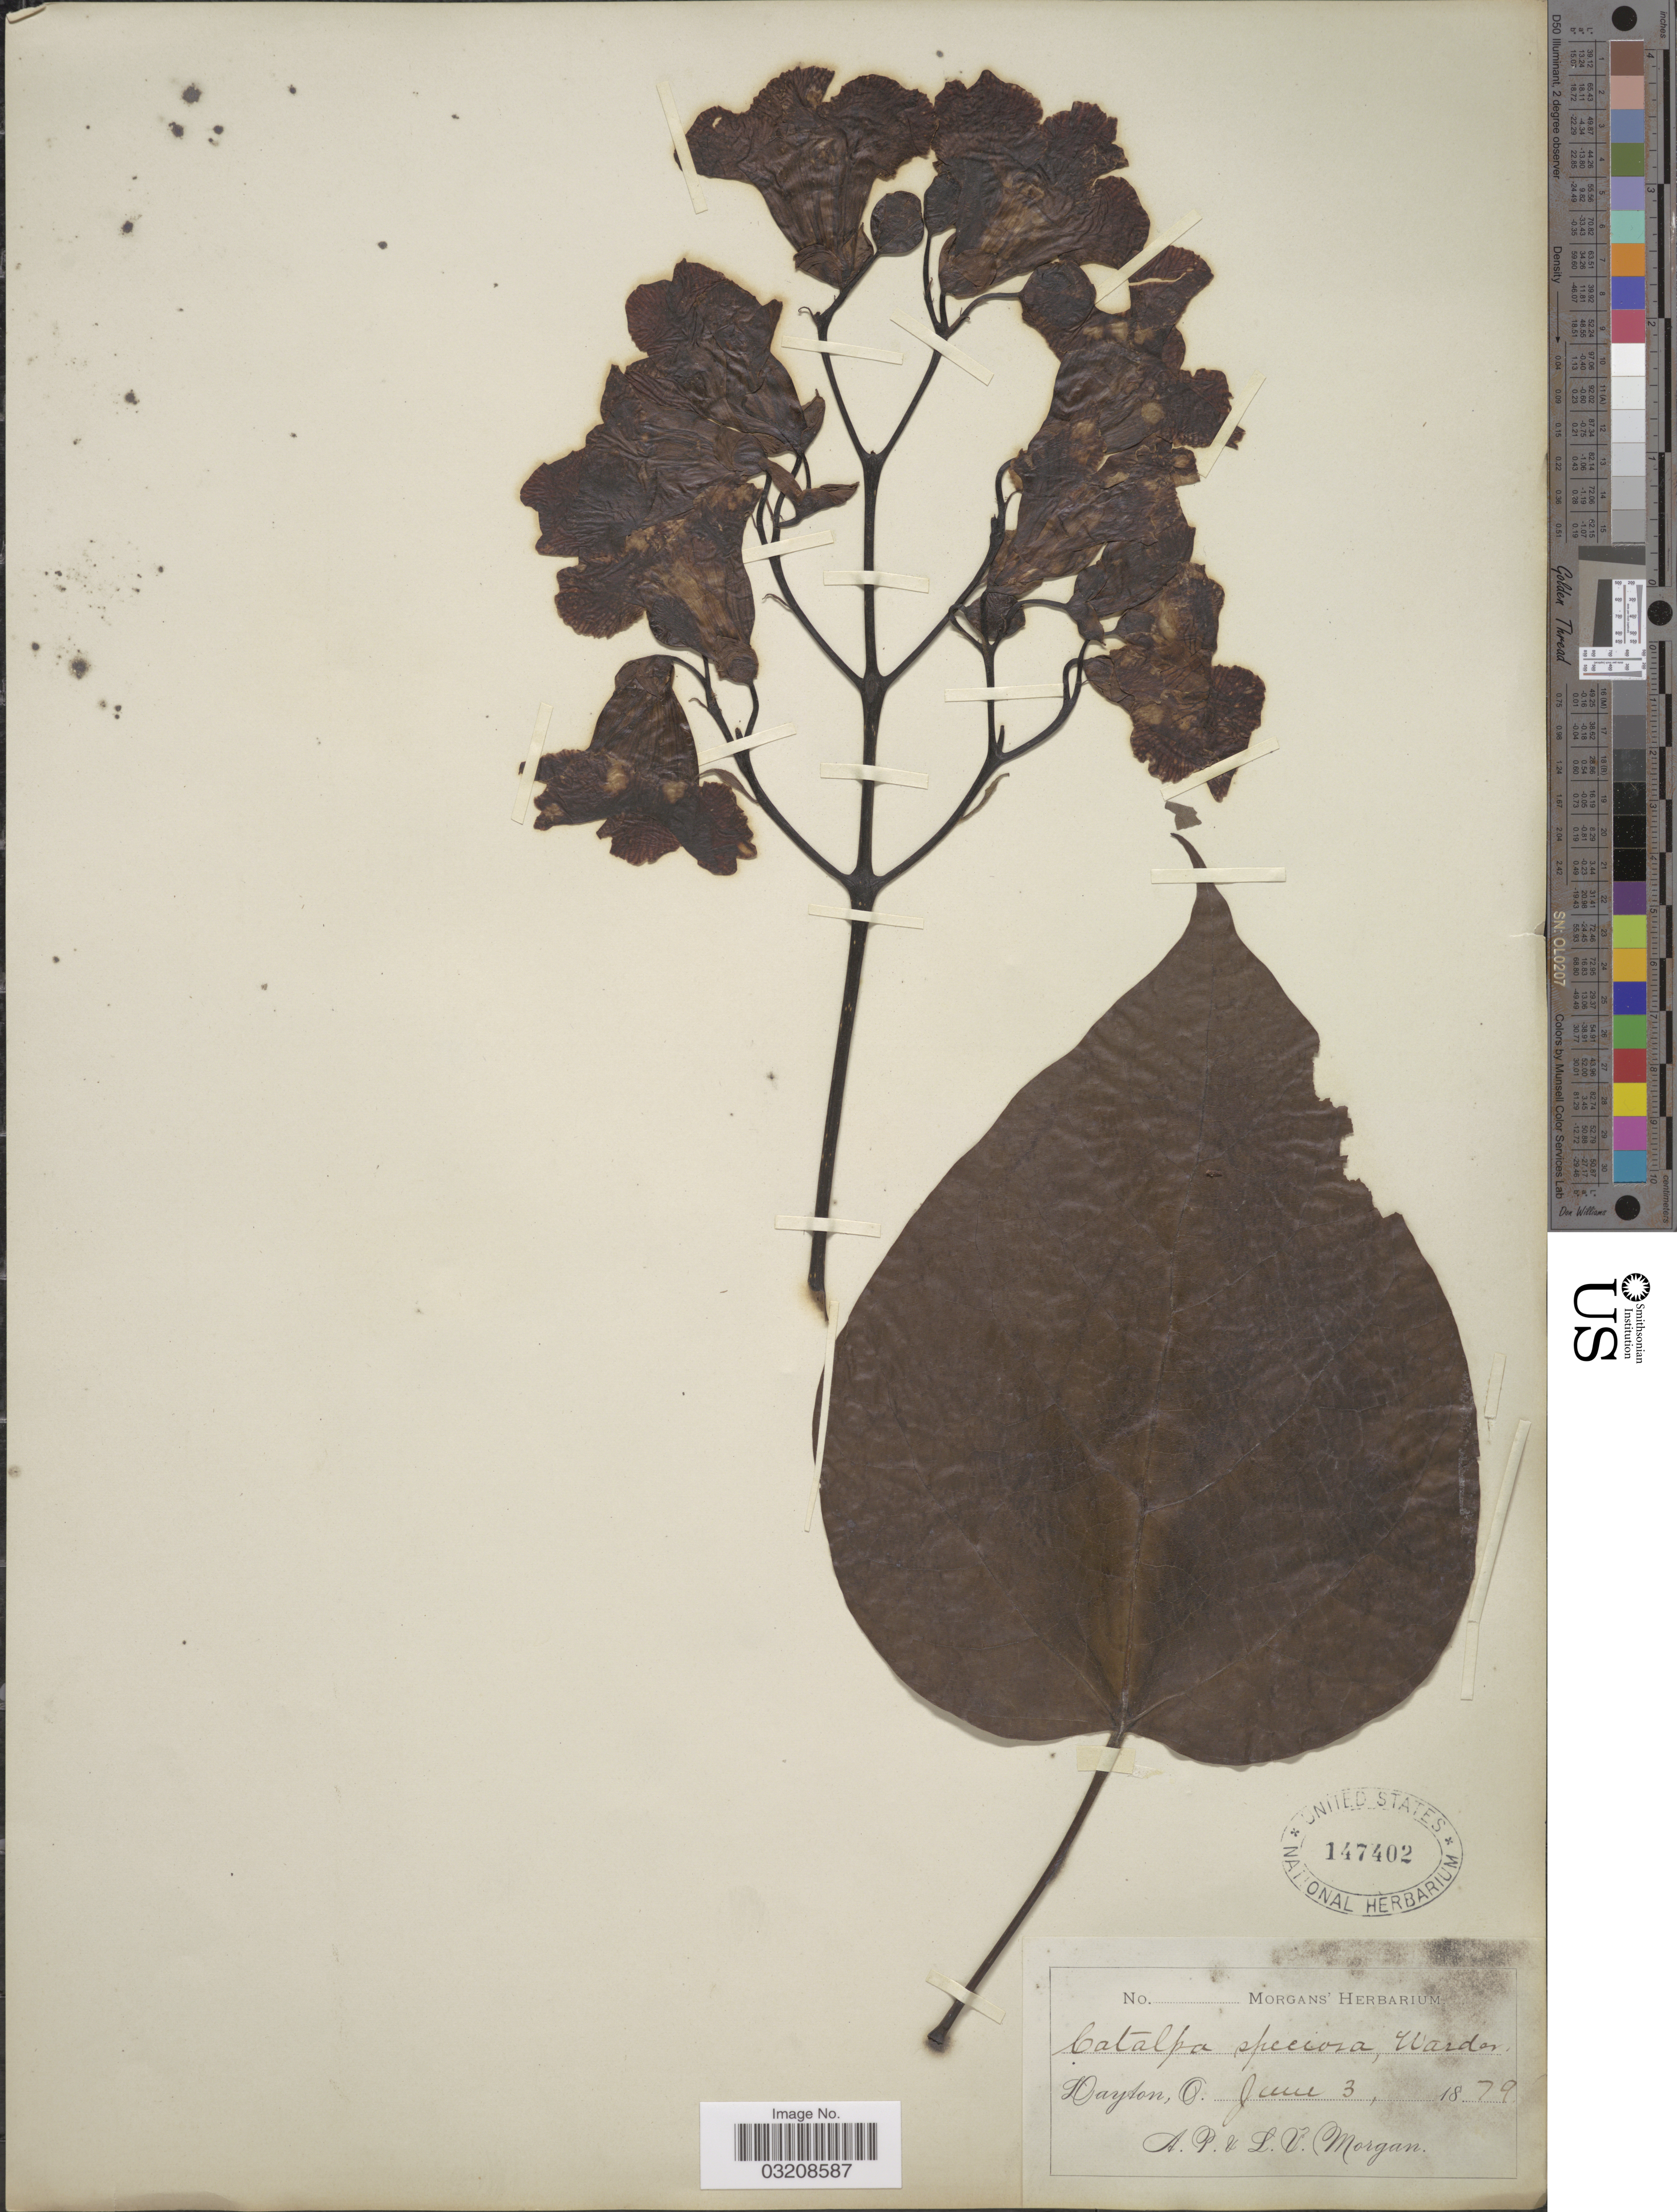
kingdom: Plantae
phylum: Tracheophyta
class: Magnoliopsida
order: Lamiales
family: Bignoniaceae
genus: Catalpa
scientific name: Catalpa speciosa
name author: (Warder) Warder ex Engelm.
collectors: A. Morgan & L. Morgan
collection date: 1879-06-03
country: United States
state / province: Ohio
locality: Dayton, O.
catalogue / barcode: US 147402